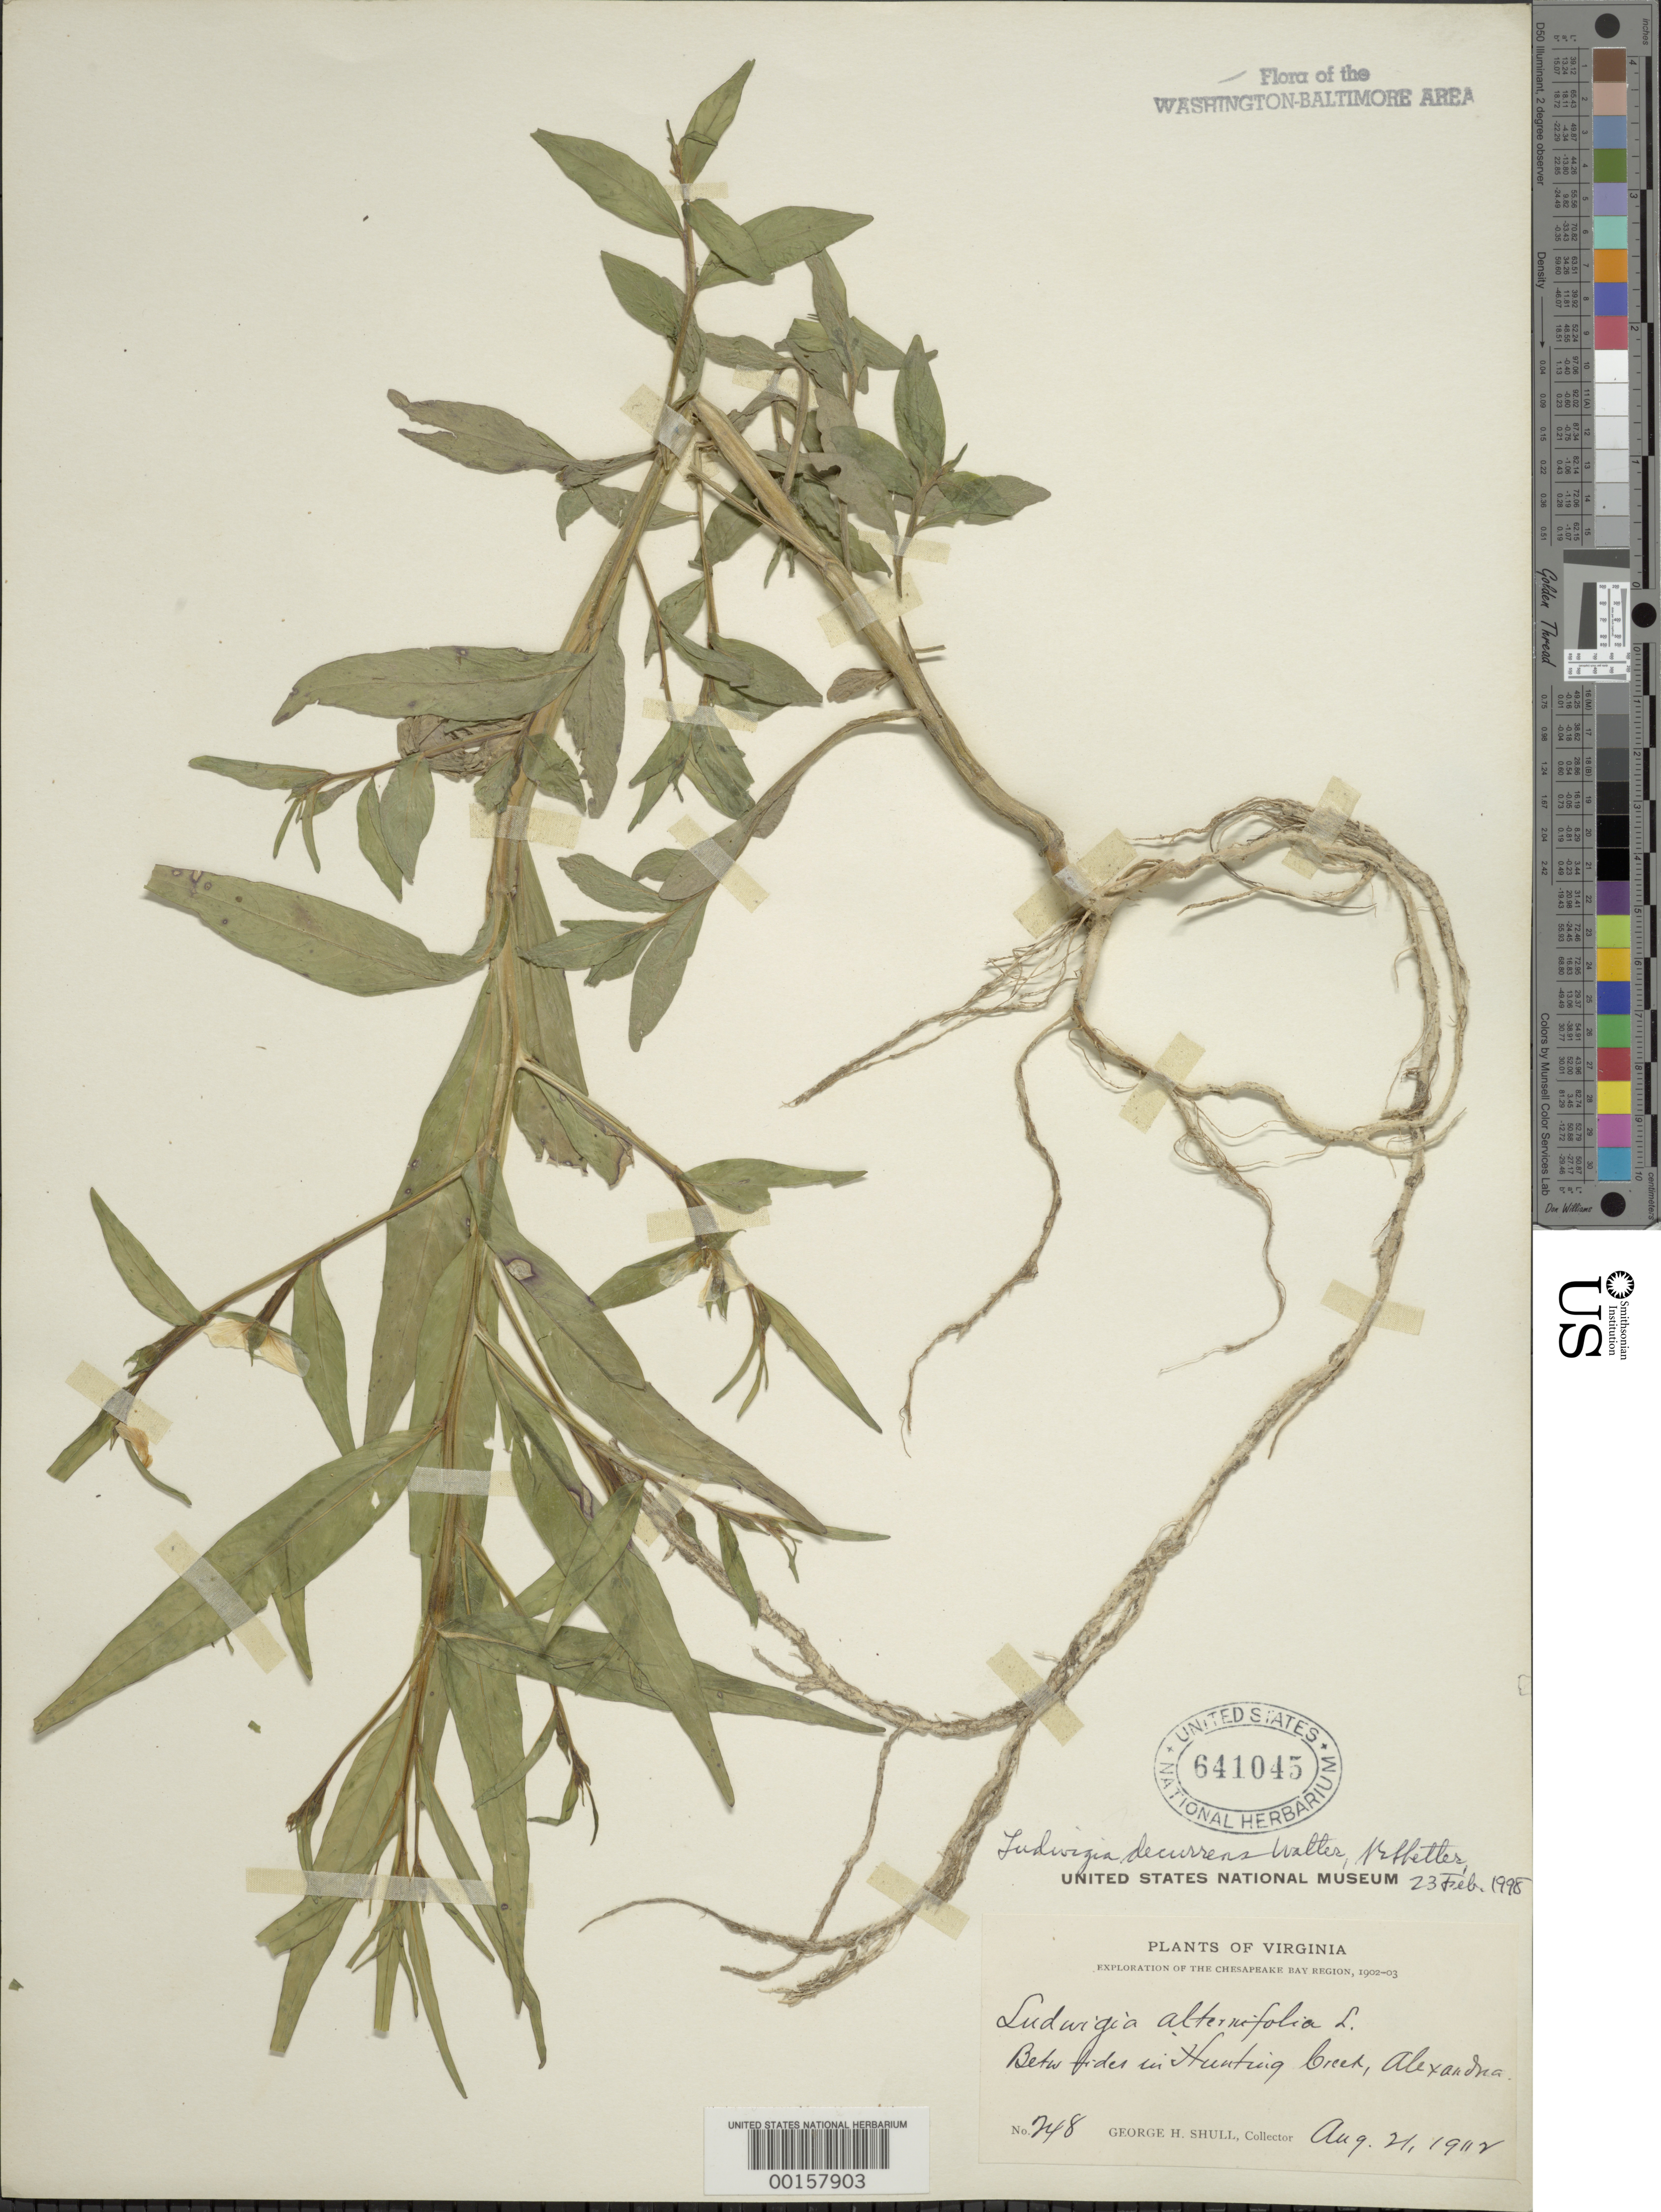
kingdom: Plantae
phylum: Tracheophyta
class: Magnoliopsida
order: Myrtales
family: Onagraceae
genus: Ludwigia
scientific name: Ludwigia decurrens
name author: Walter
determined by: Shetler, Stanwyn G., (US), NMNH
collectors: G. H. Shull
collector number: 248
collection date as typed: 21 Aug 1902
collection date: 1902-08-21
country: United States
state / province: Virginia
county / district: Fairfax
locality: Hunting Creek, Alexandria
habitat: Between tides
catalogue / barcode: US 641045